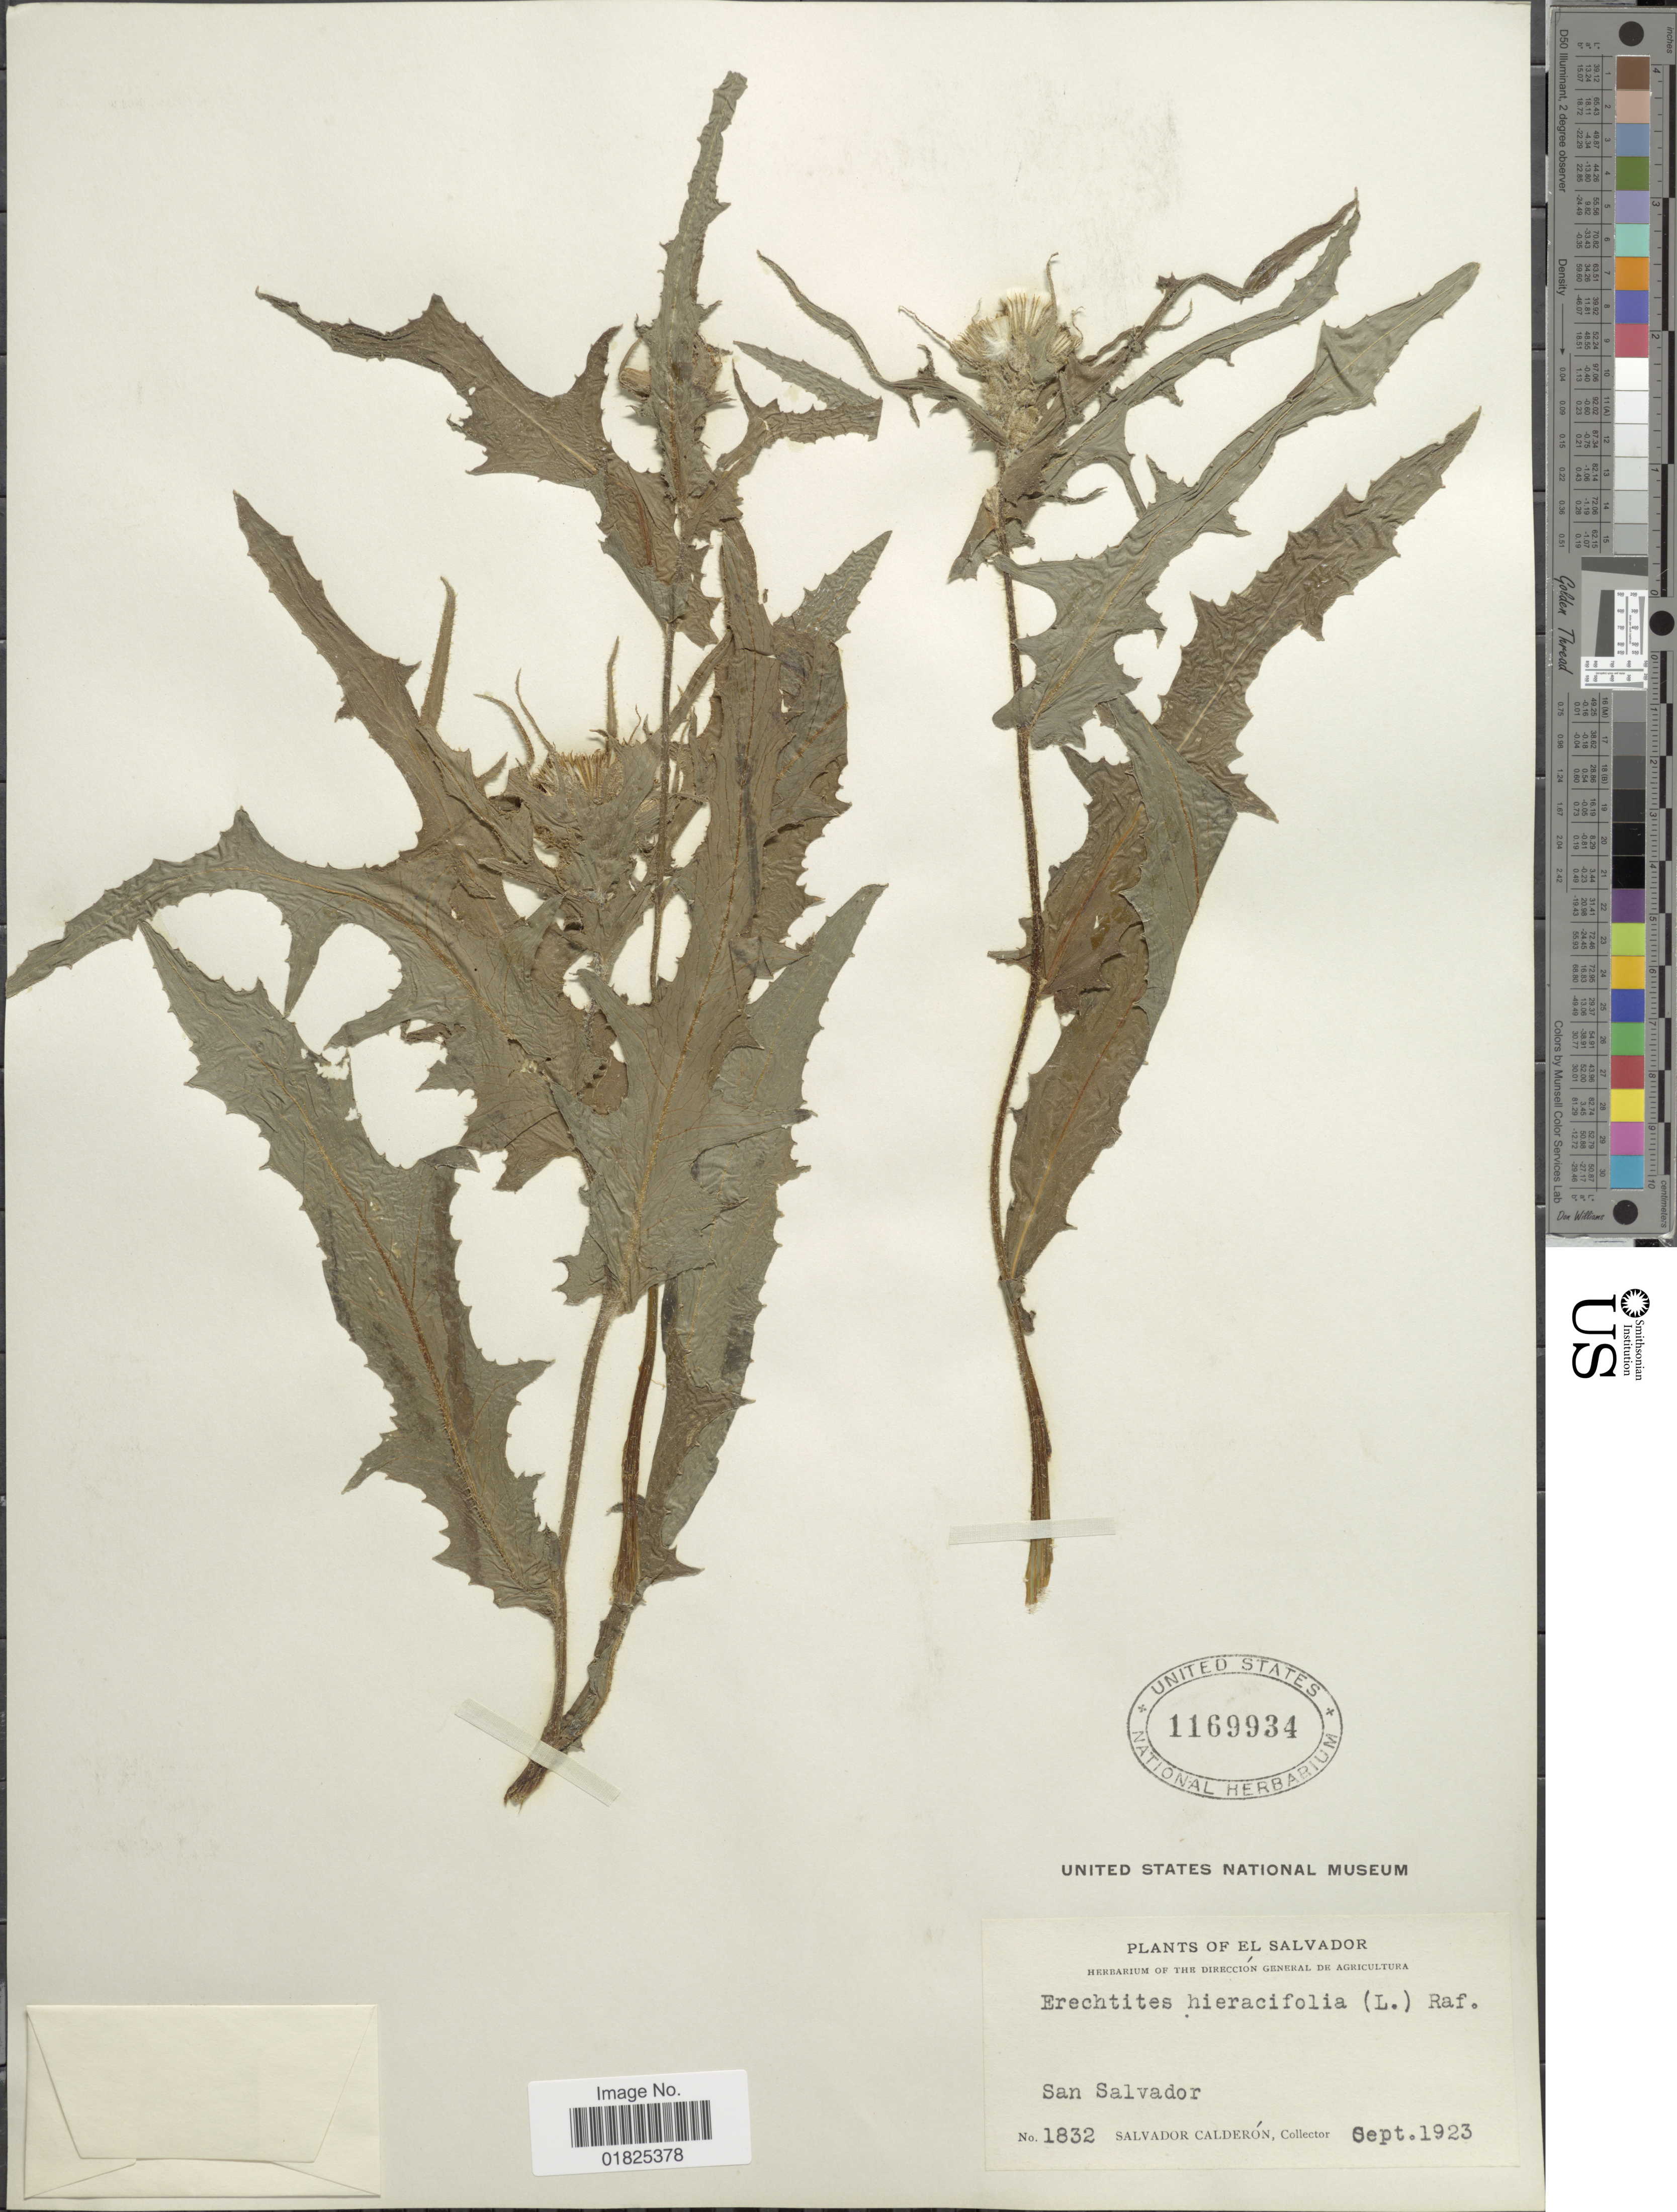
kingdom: Plantae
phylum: Tracheophyta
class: Magnoliopsida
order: Asterales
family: Asteraceae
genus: Erechtites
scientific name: Erechtites hieraciifolius var. cacaliodes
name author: (Fisch. ex Spreng.) Less. ex Griseb.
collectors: S. Calderón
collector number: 1832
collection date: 1923-09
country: El Salvador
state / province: San Salvador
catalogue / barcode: US 1169934